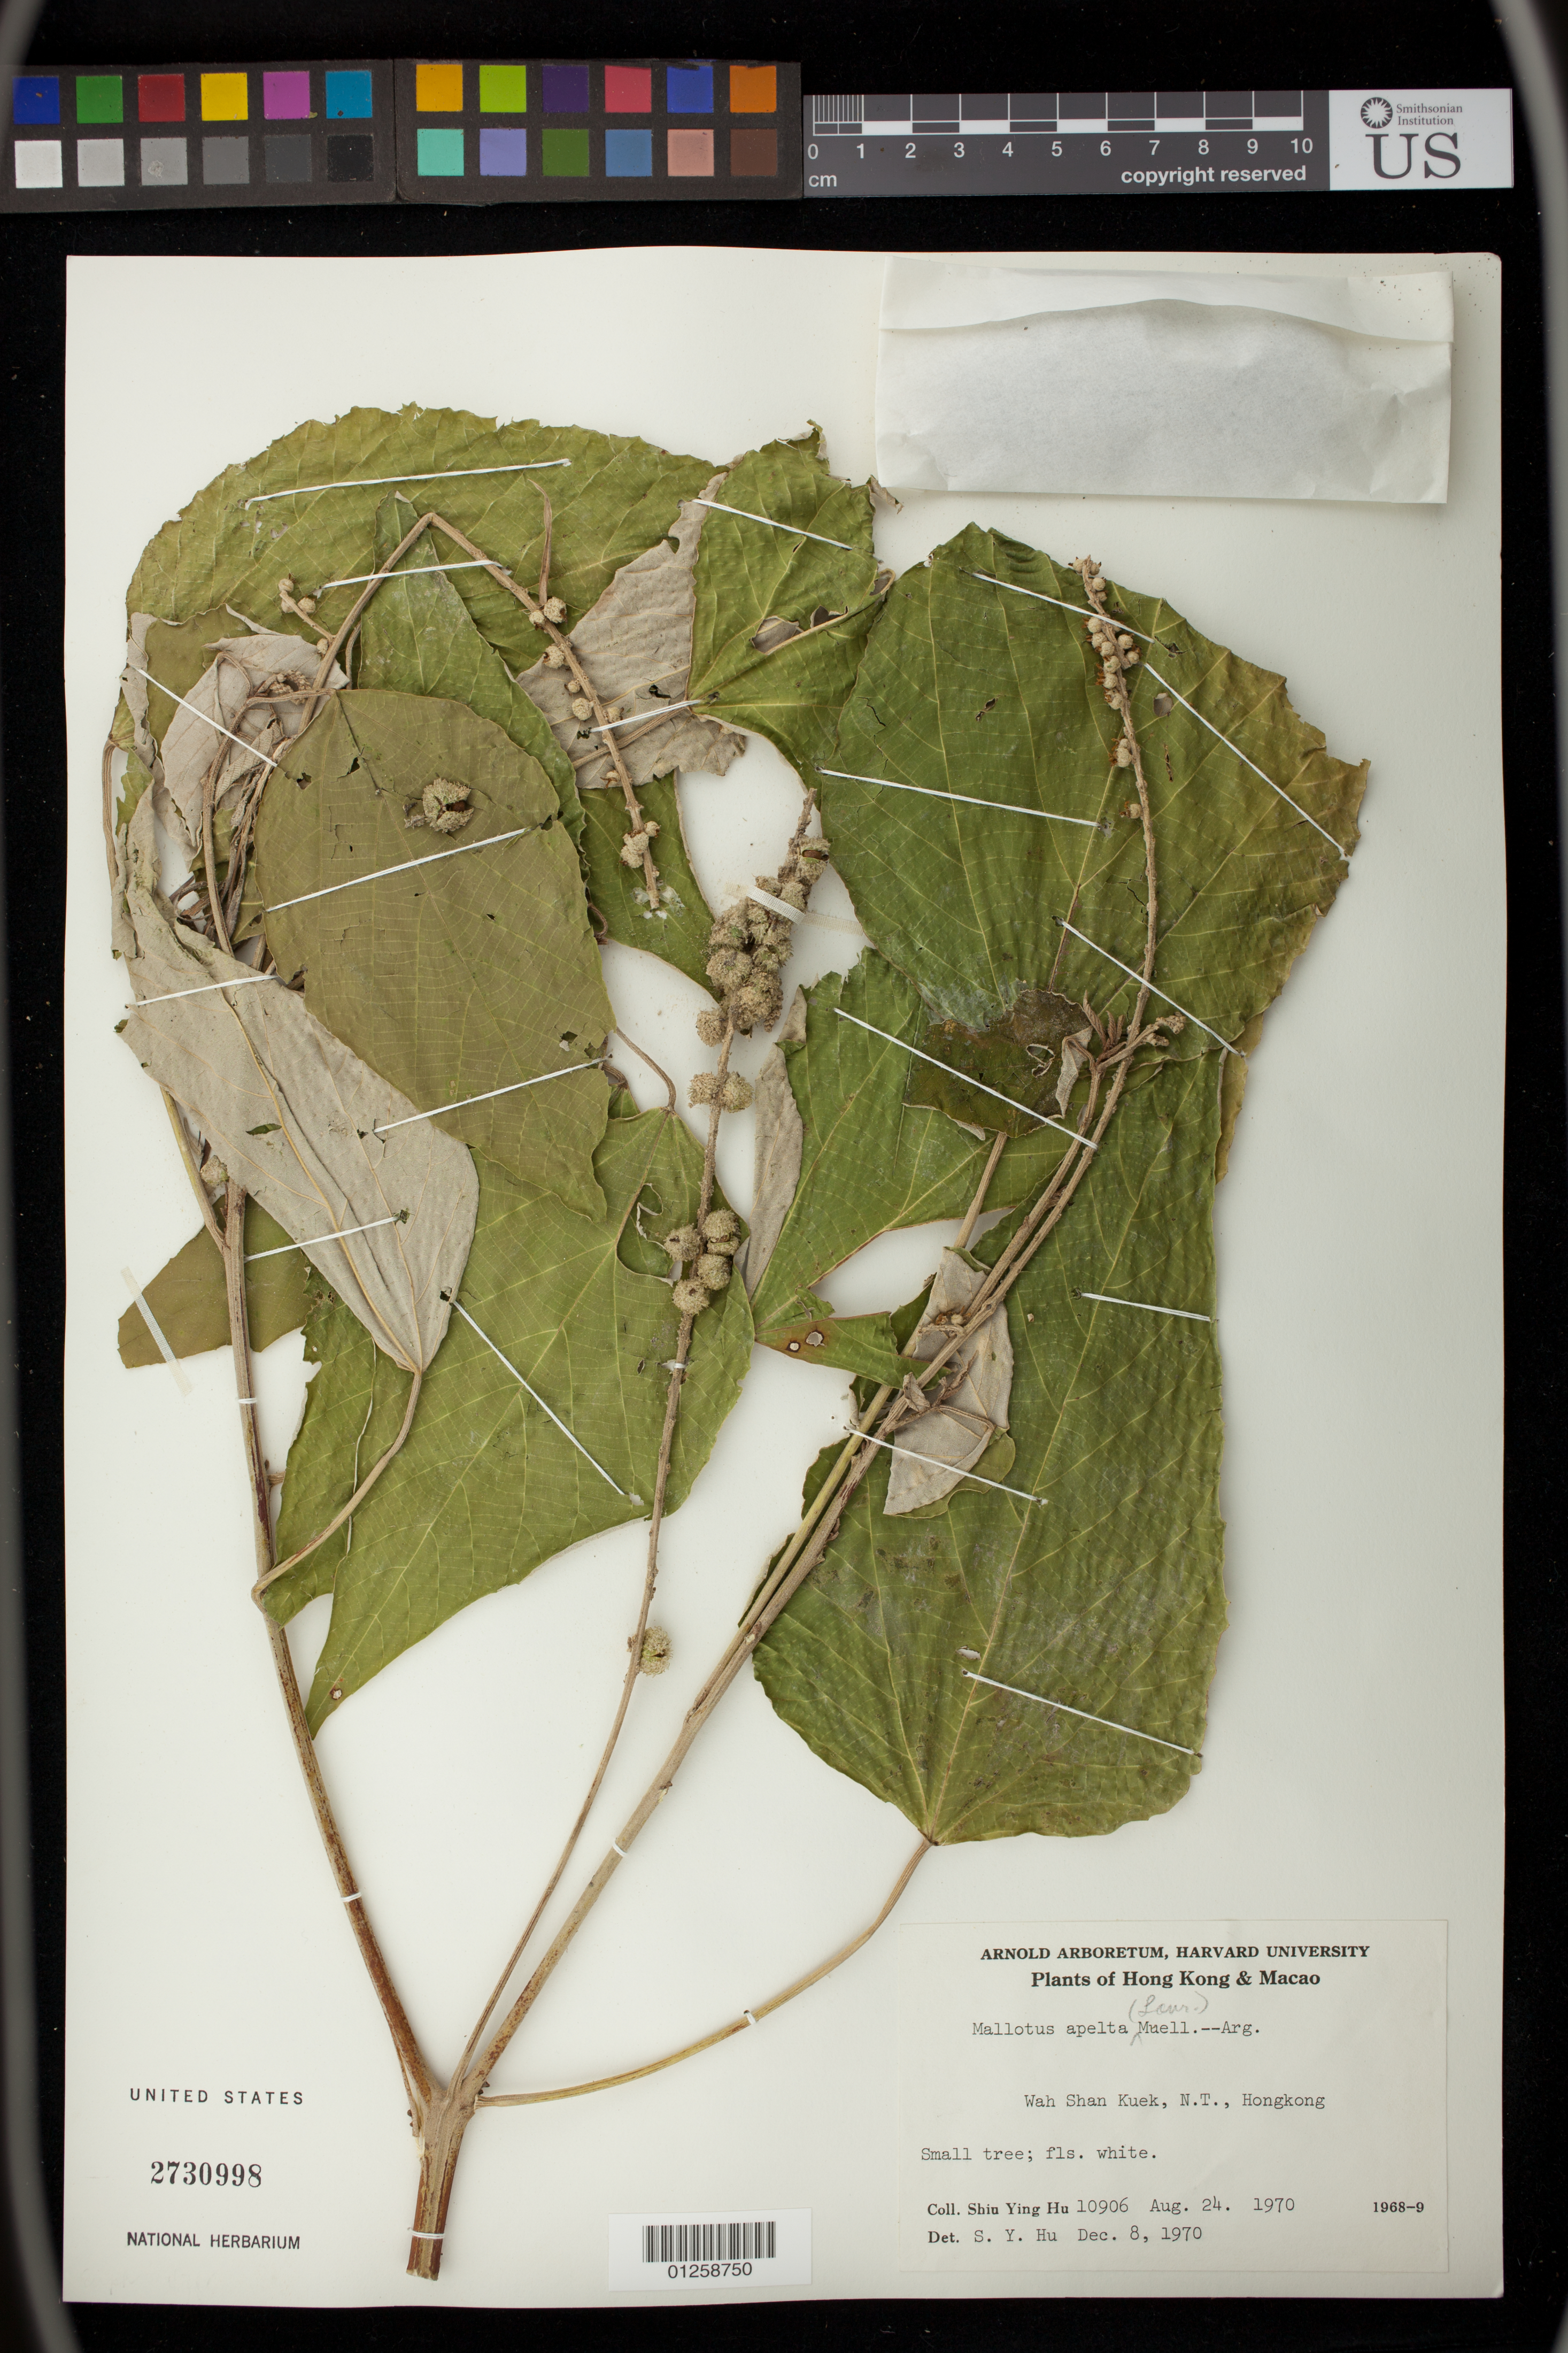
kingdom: Plantae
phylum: Tracheophyta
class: Magnoliopsida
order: Malpighiales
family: Euphorbiaceae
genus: Mallotus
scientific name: Mallotus apelta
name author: (Lour.) Müll. Arg.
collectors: S. Y. Hu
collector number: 10906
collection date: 1970-08-24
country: China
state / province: Hong Kong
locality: Wah Shan Kuek, N.T. Hongkong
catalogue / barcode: US 2730998